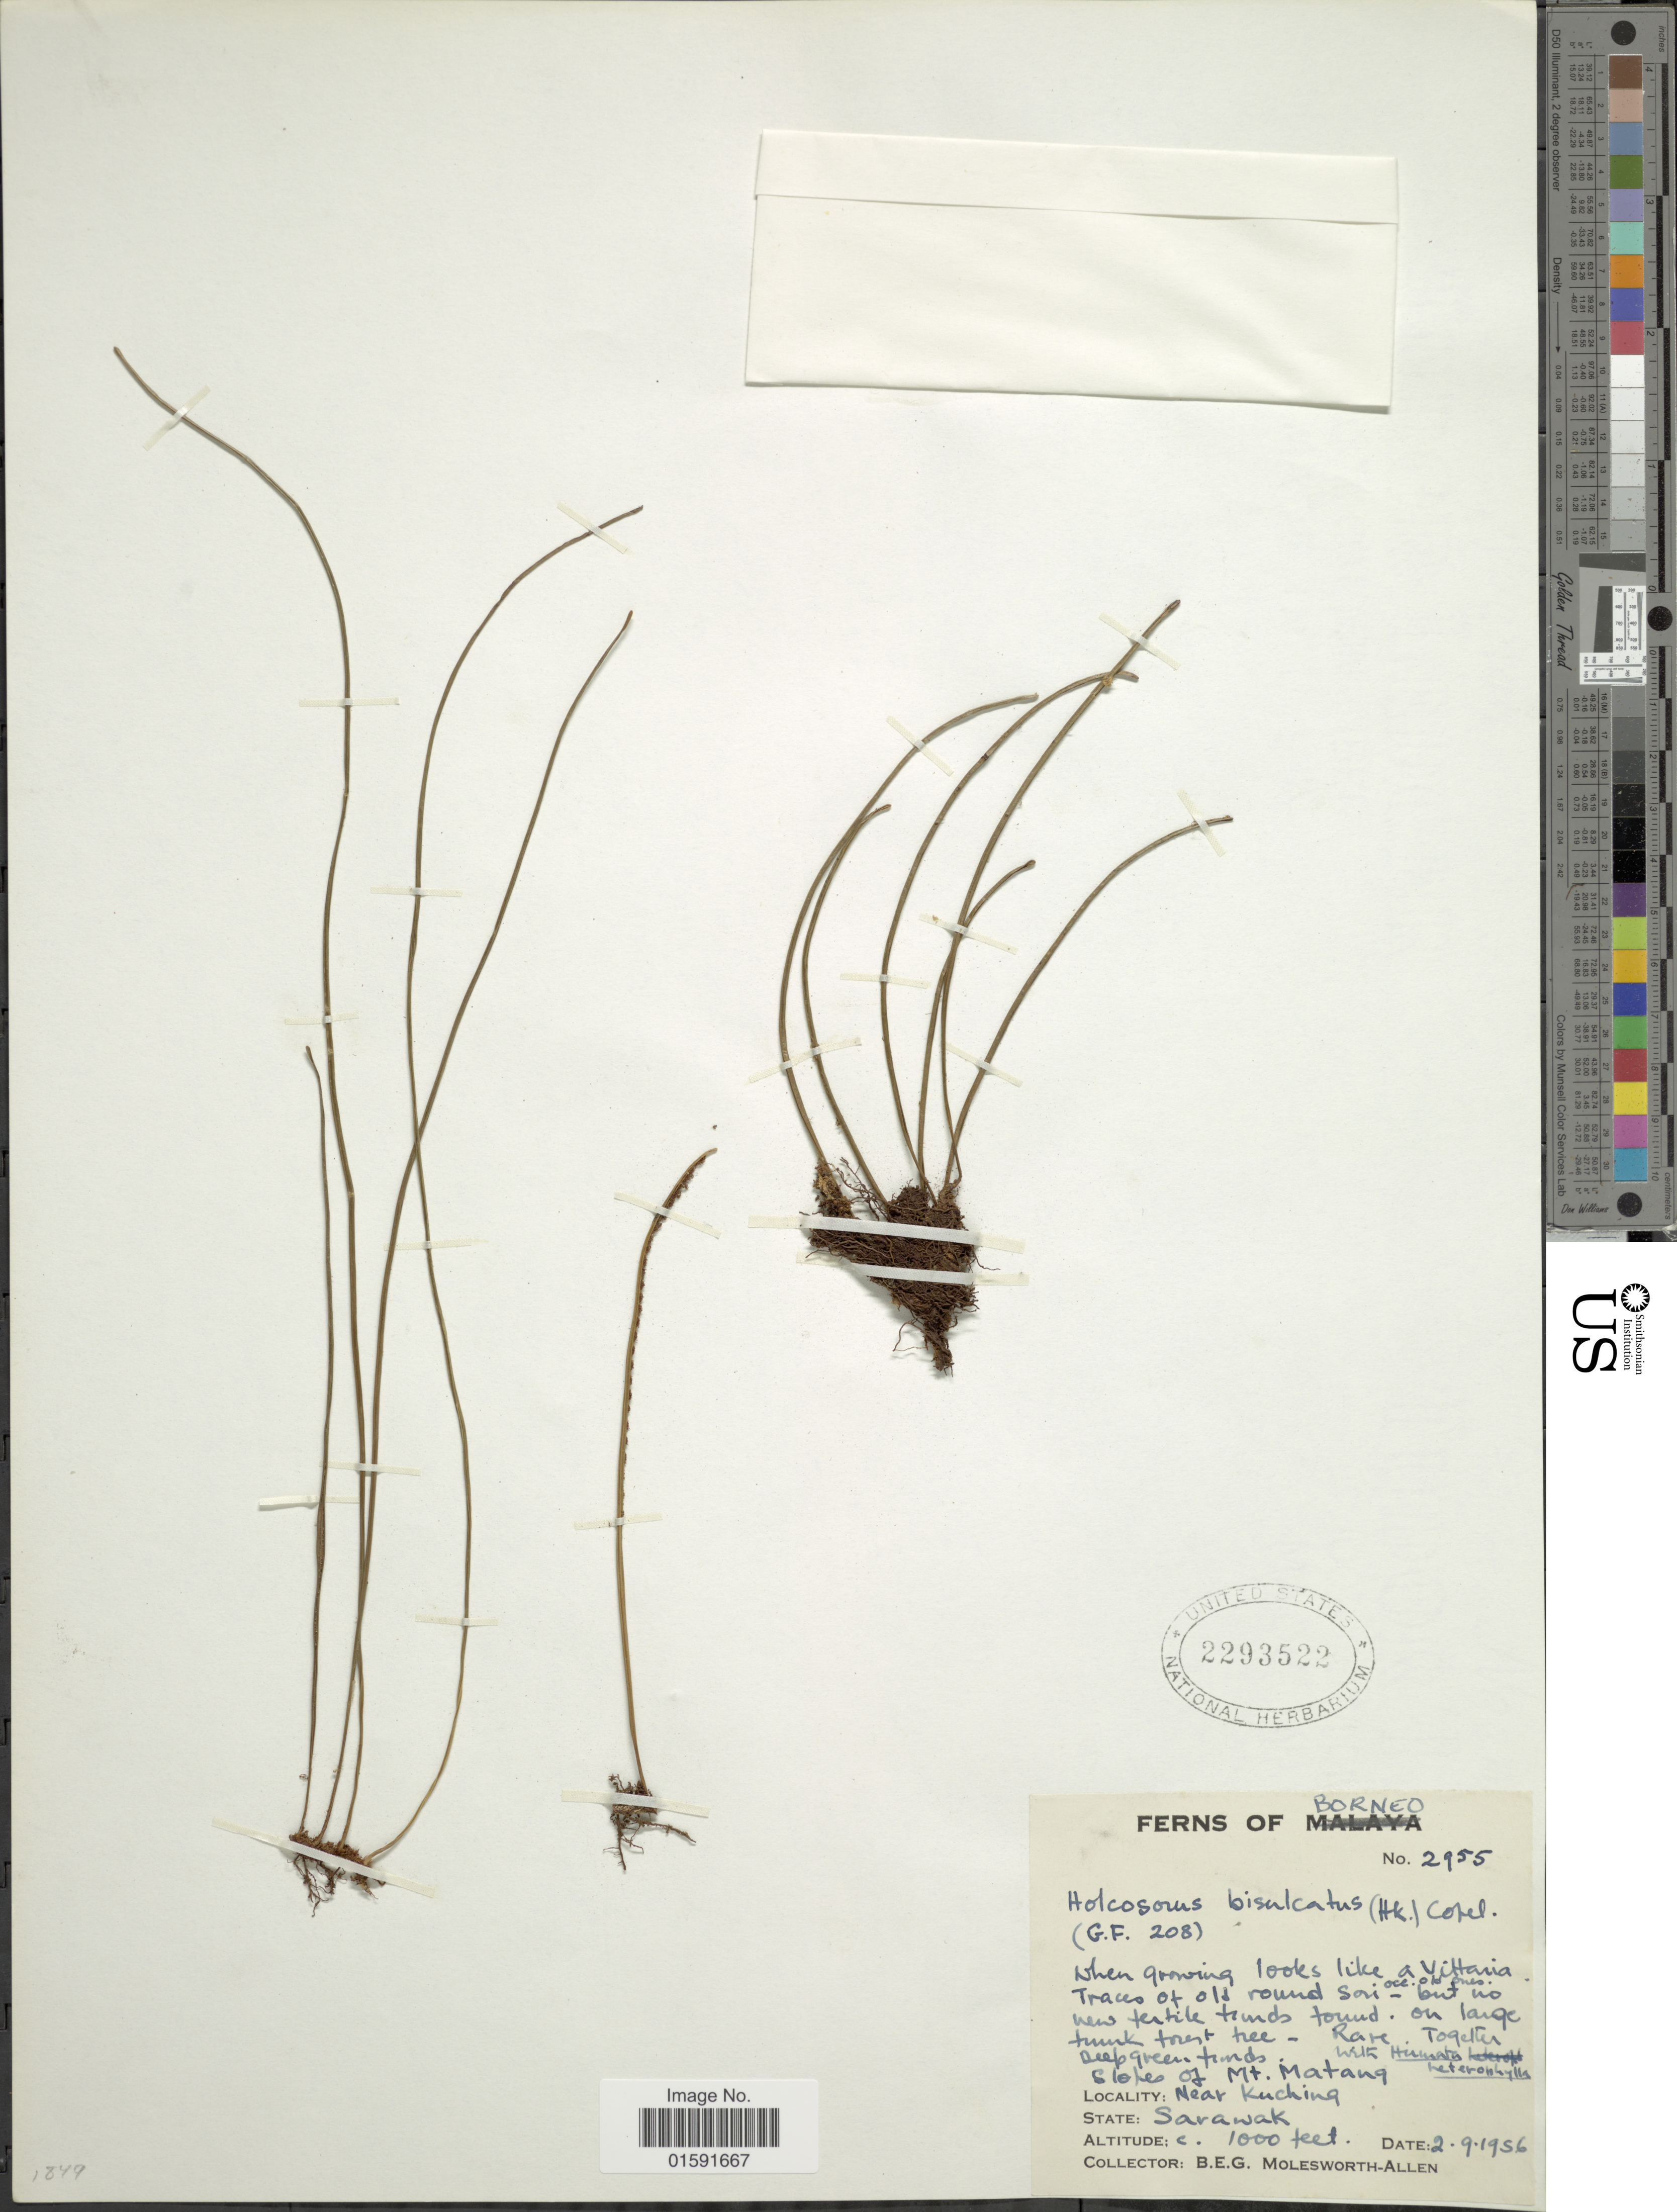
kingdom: Plantae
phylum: Tracheophyta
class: Polypodiopsida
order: Polypodiales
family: Polypodiaceae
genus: Selliguea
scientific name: Selliguea bisulcata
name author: (Hook.) Hovenkamp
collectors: B. E. G. Molesworth-Allen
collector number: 2955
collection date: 1956-09-02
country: Malaysia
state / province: Sarawak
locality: Slopes of Mt. Matang, Near Kuching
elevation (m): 305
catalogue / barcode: US 2293522